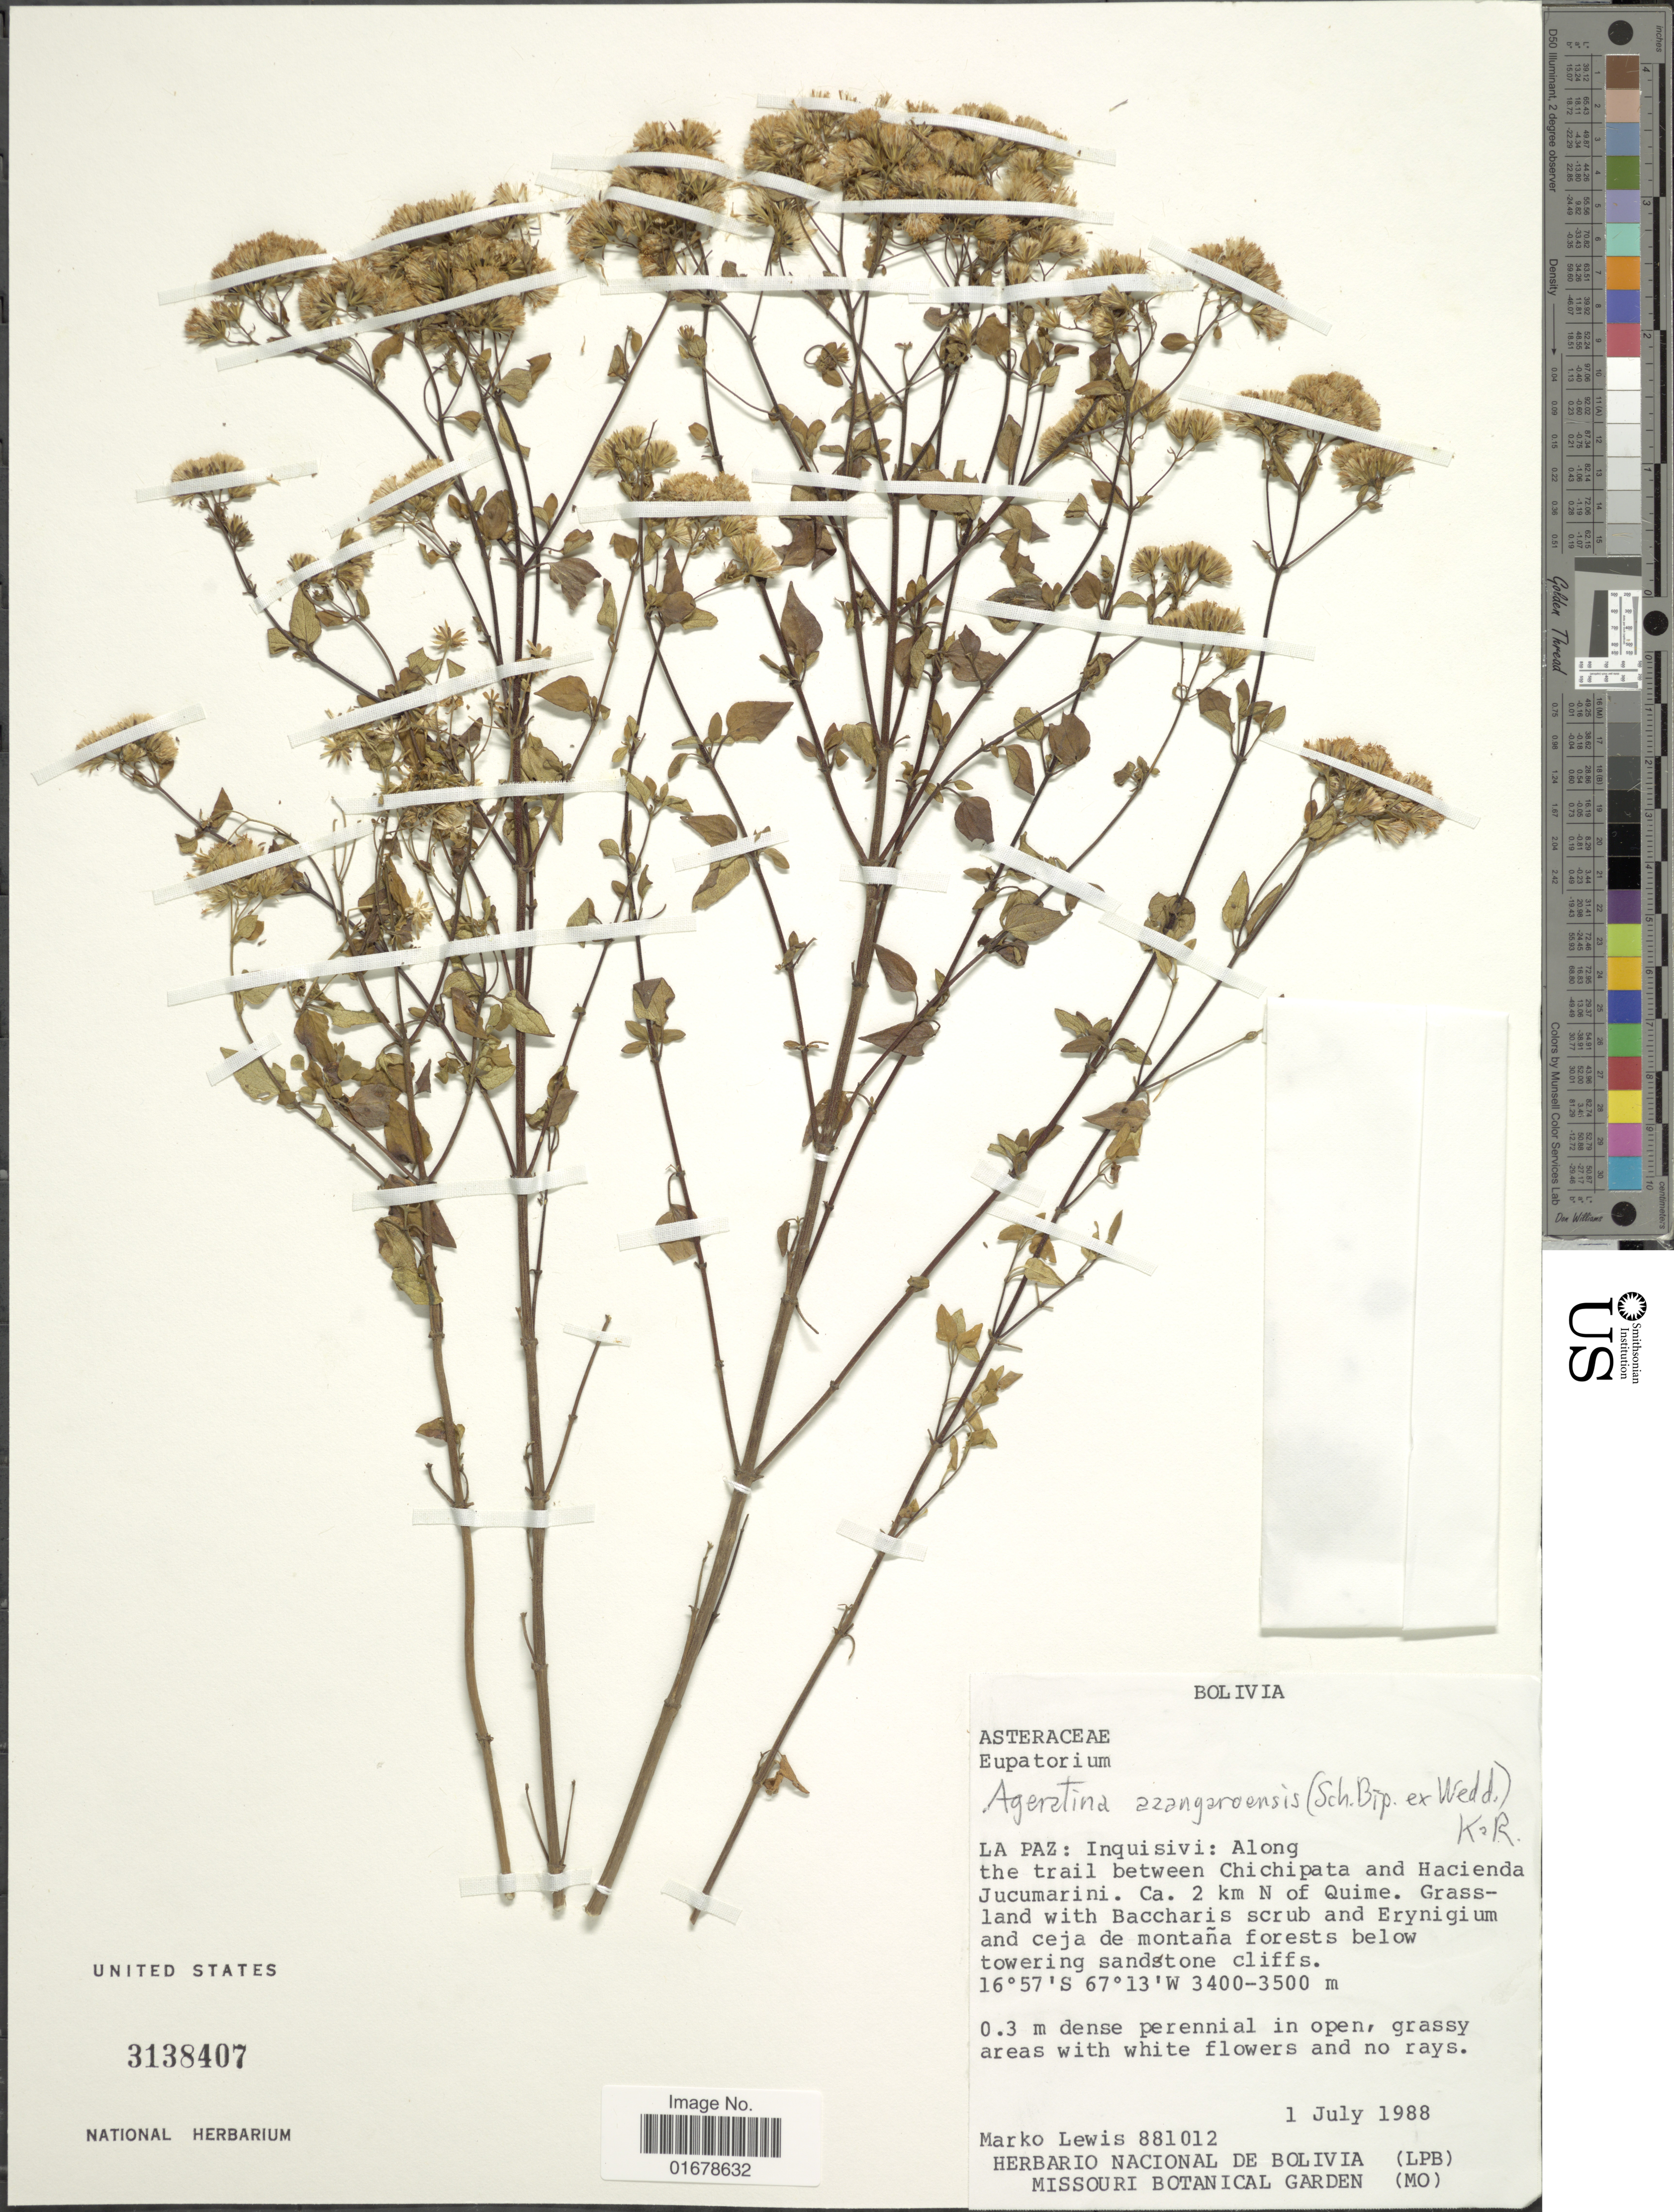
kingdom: Plantae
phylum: Tracheophyta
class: Magnoliopsida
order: Asterales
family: Asteraceae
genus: Ageratina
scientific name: Ageratina azangaroensis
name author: (Sch. Bip. ex Wedd.) R.M. King & H. Rob.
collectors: M. A. Lewis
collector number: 881012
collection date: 1988-07-01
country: Bolivia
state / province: La Paz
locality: La Paz: Inquisivi: Along the trail between Chichipata and Hacienda Jucumarini, 2 km N of Quime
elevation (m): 3400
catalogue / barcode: US 3138407